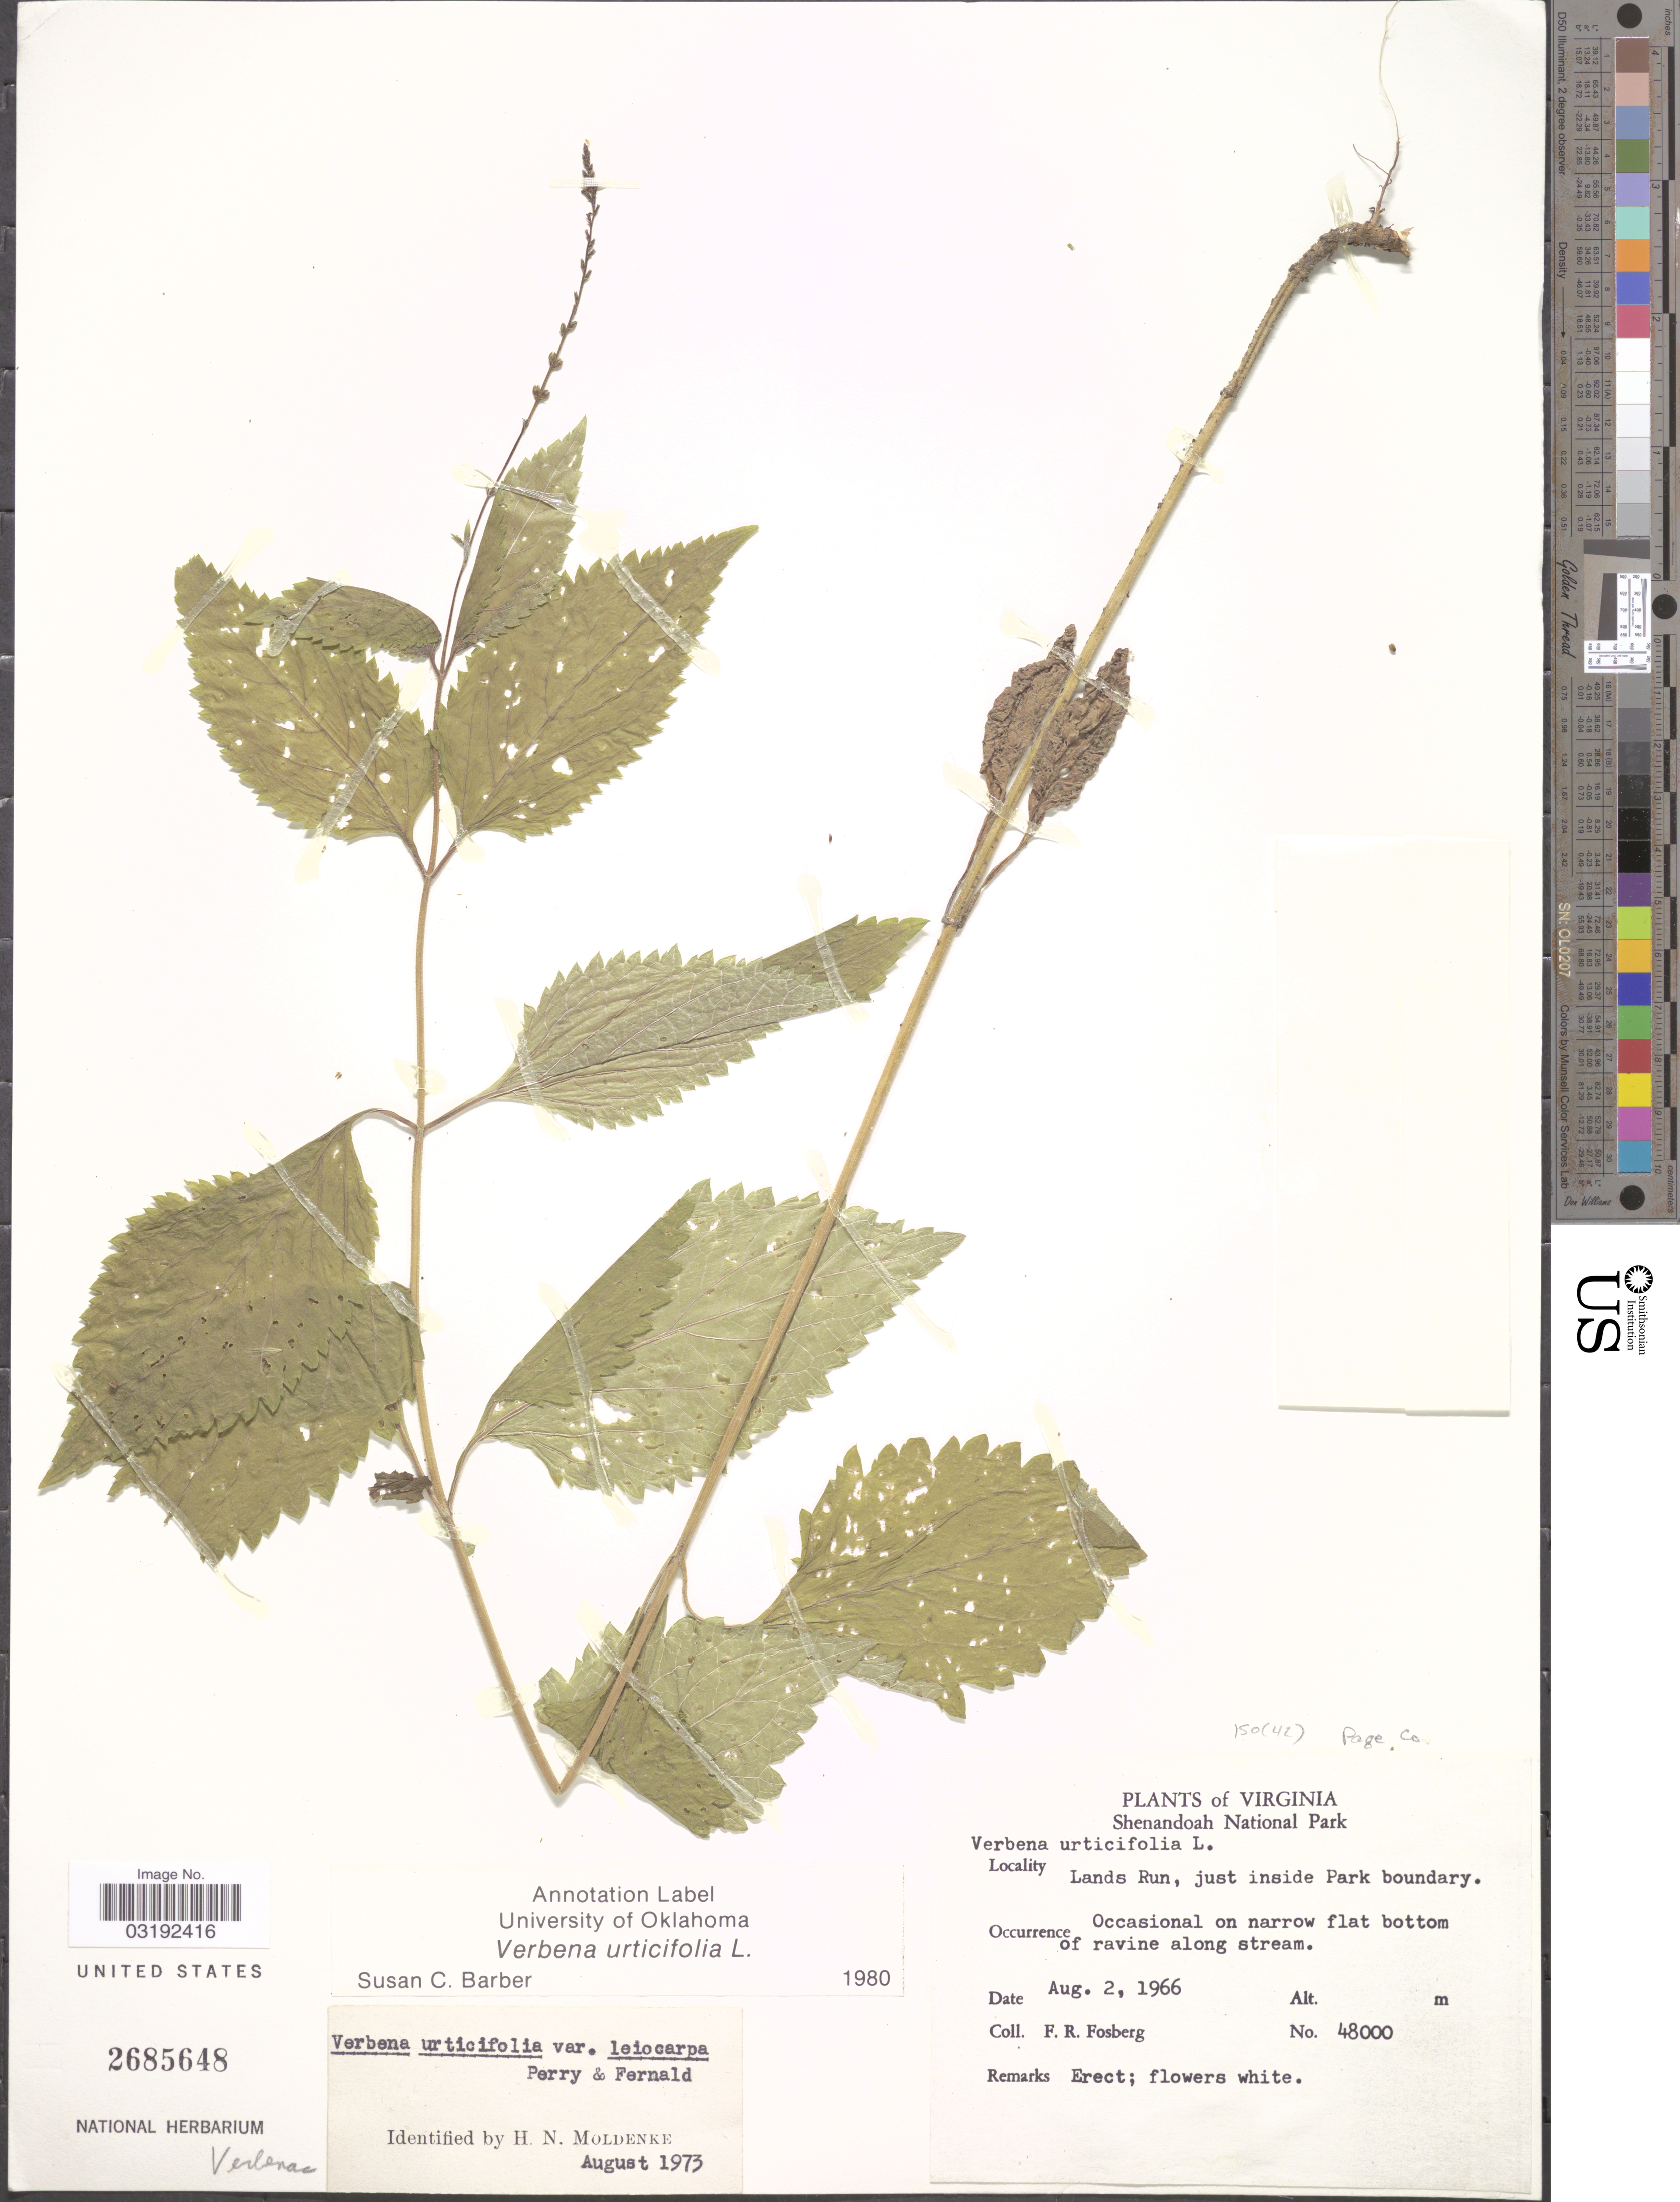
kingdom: Plantae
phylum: Tracheophyta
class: Magnoliopsida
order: Lamiales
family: Verbenaceae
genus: Verbena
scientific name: Verbena urticifolia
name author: L.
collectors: F. R. Fosberg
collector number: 48000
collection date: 1966-08-02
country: United States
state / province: Virginia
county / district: Page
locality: Shenandoah National Park, Lands Run, just inside Park boundary. Page Co.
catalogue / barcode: US 2685648